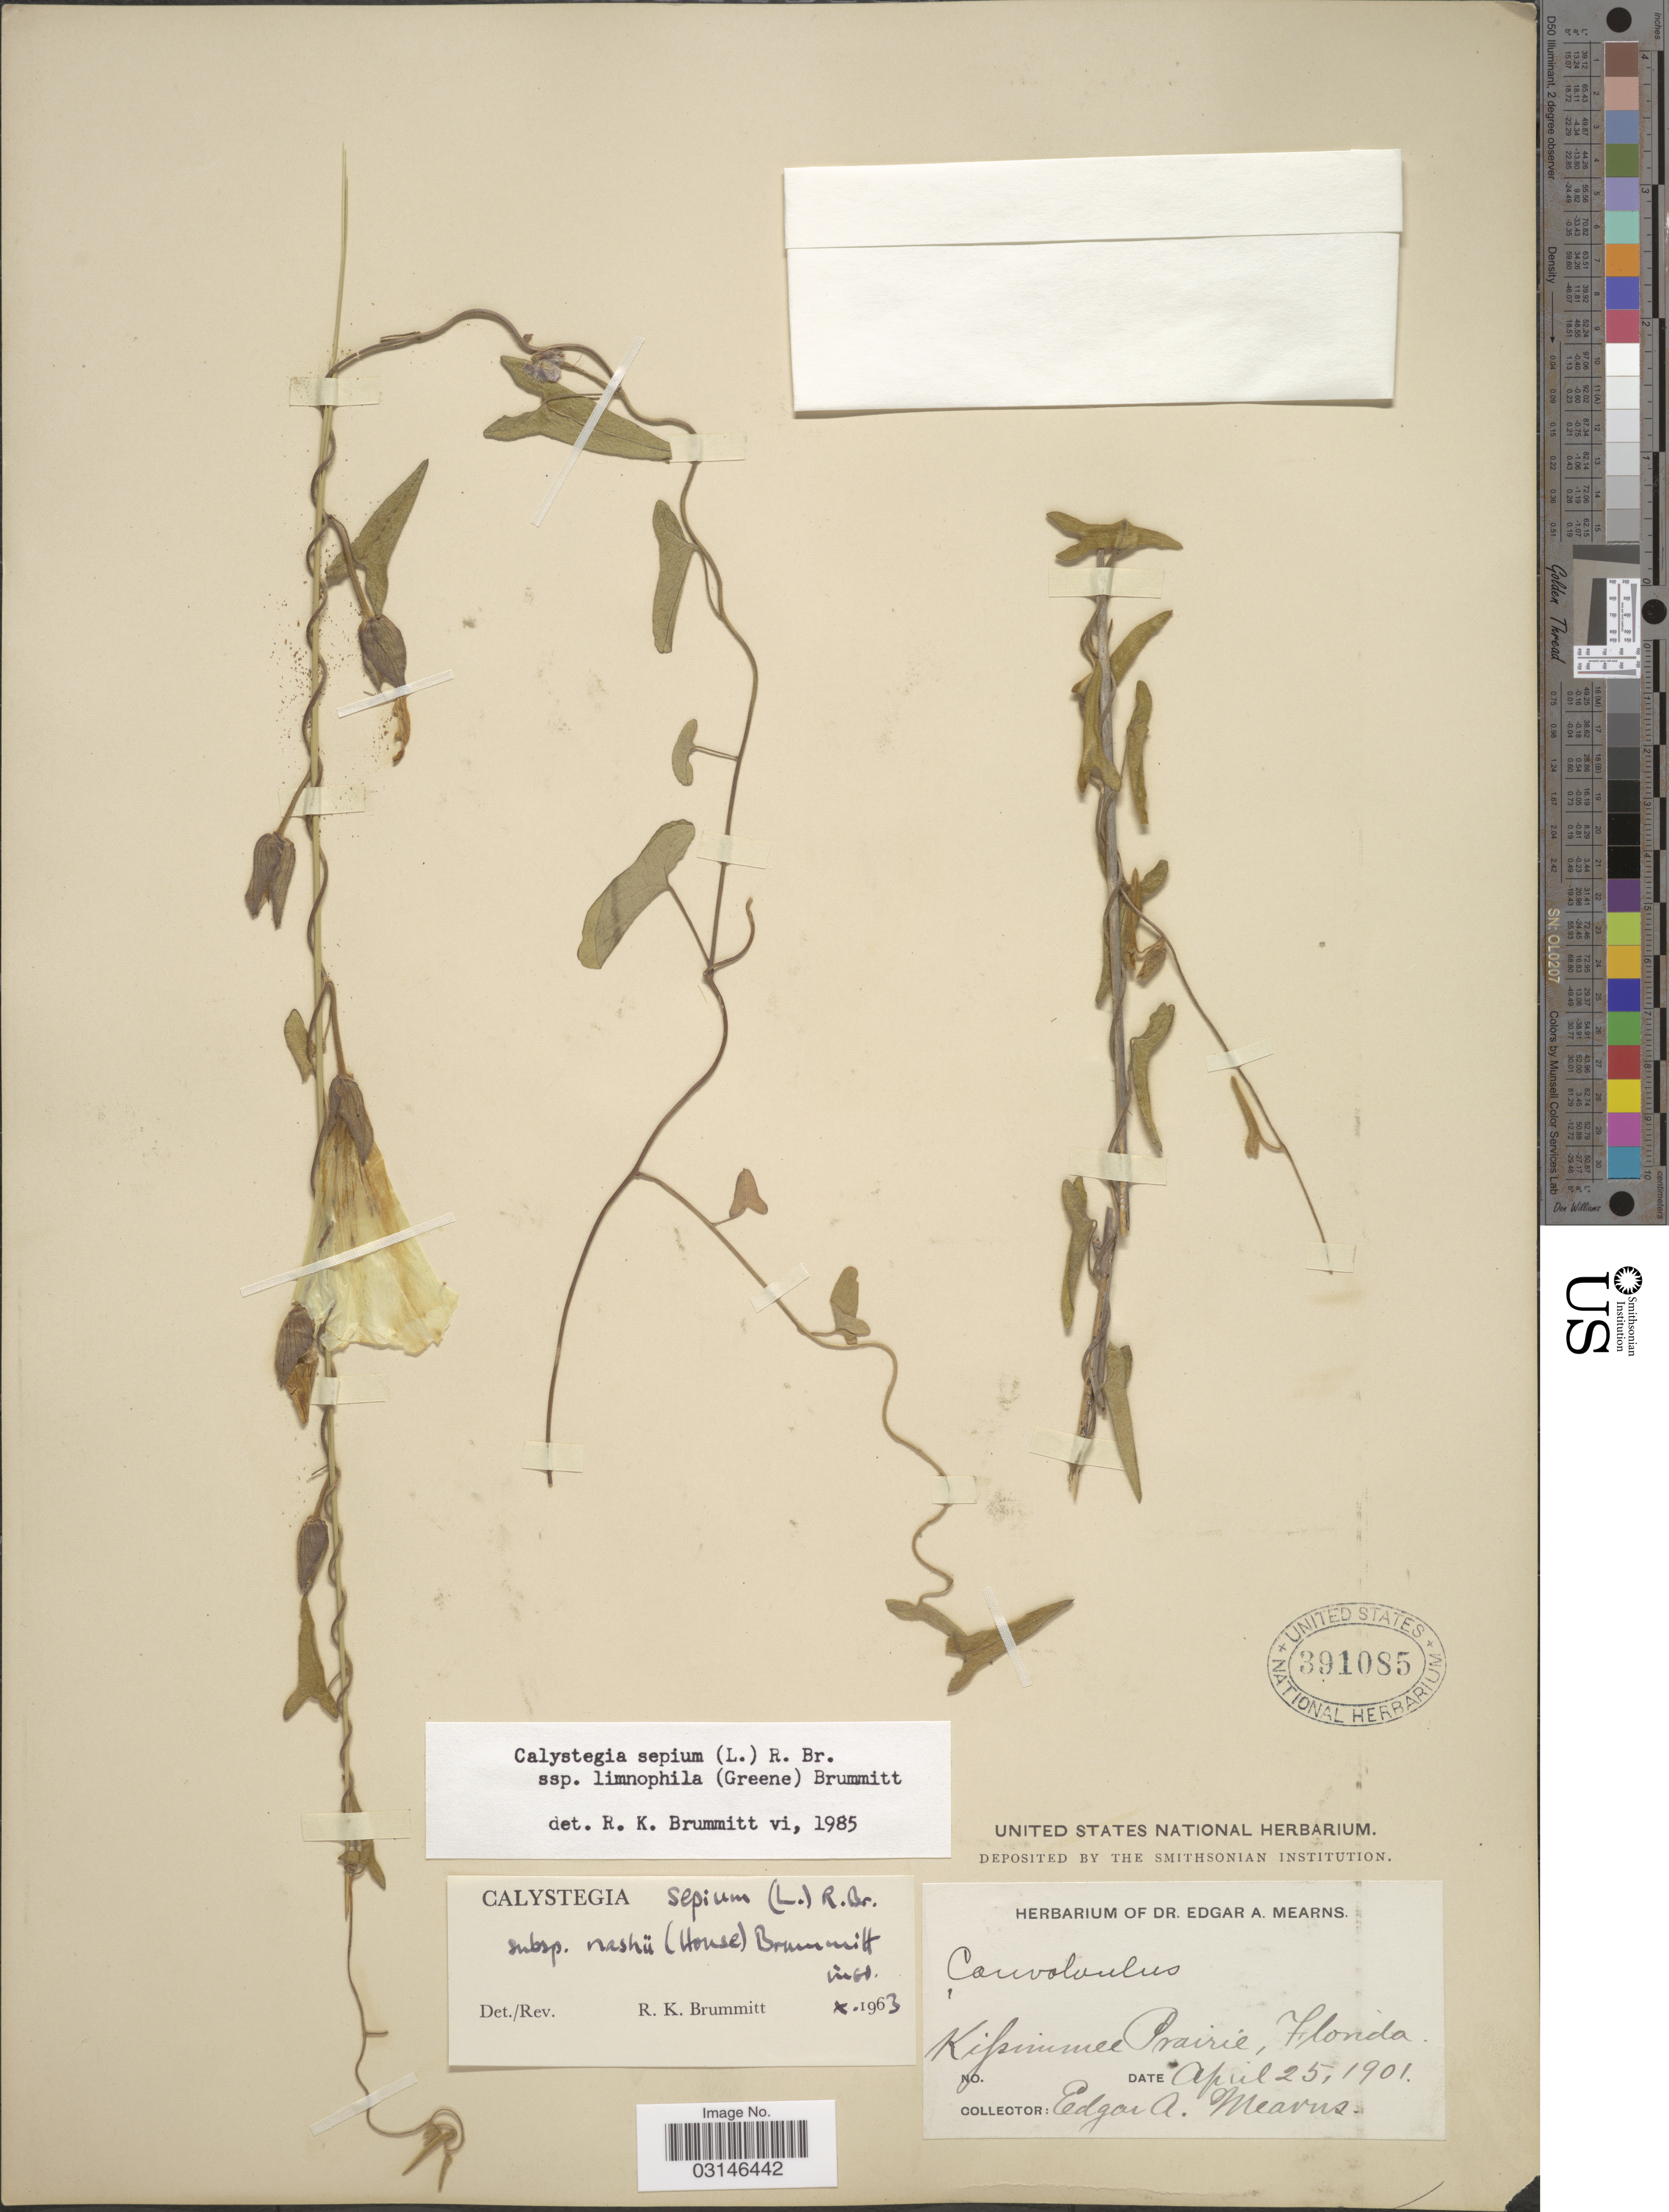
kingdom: Plantae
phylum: Tracheophyta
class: Magnoliopsida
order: Solanales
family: Convolvulaceae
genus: Calystegia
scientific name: Calystegia sepium subsp. limnophila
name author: (Greene) Brummitt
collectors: E. A. Mearns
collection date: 1901-04-25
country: United States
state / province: Florida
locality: Kissimmee Prairie, Florida.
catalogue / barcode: US 391085